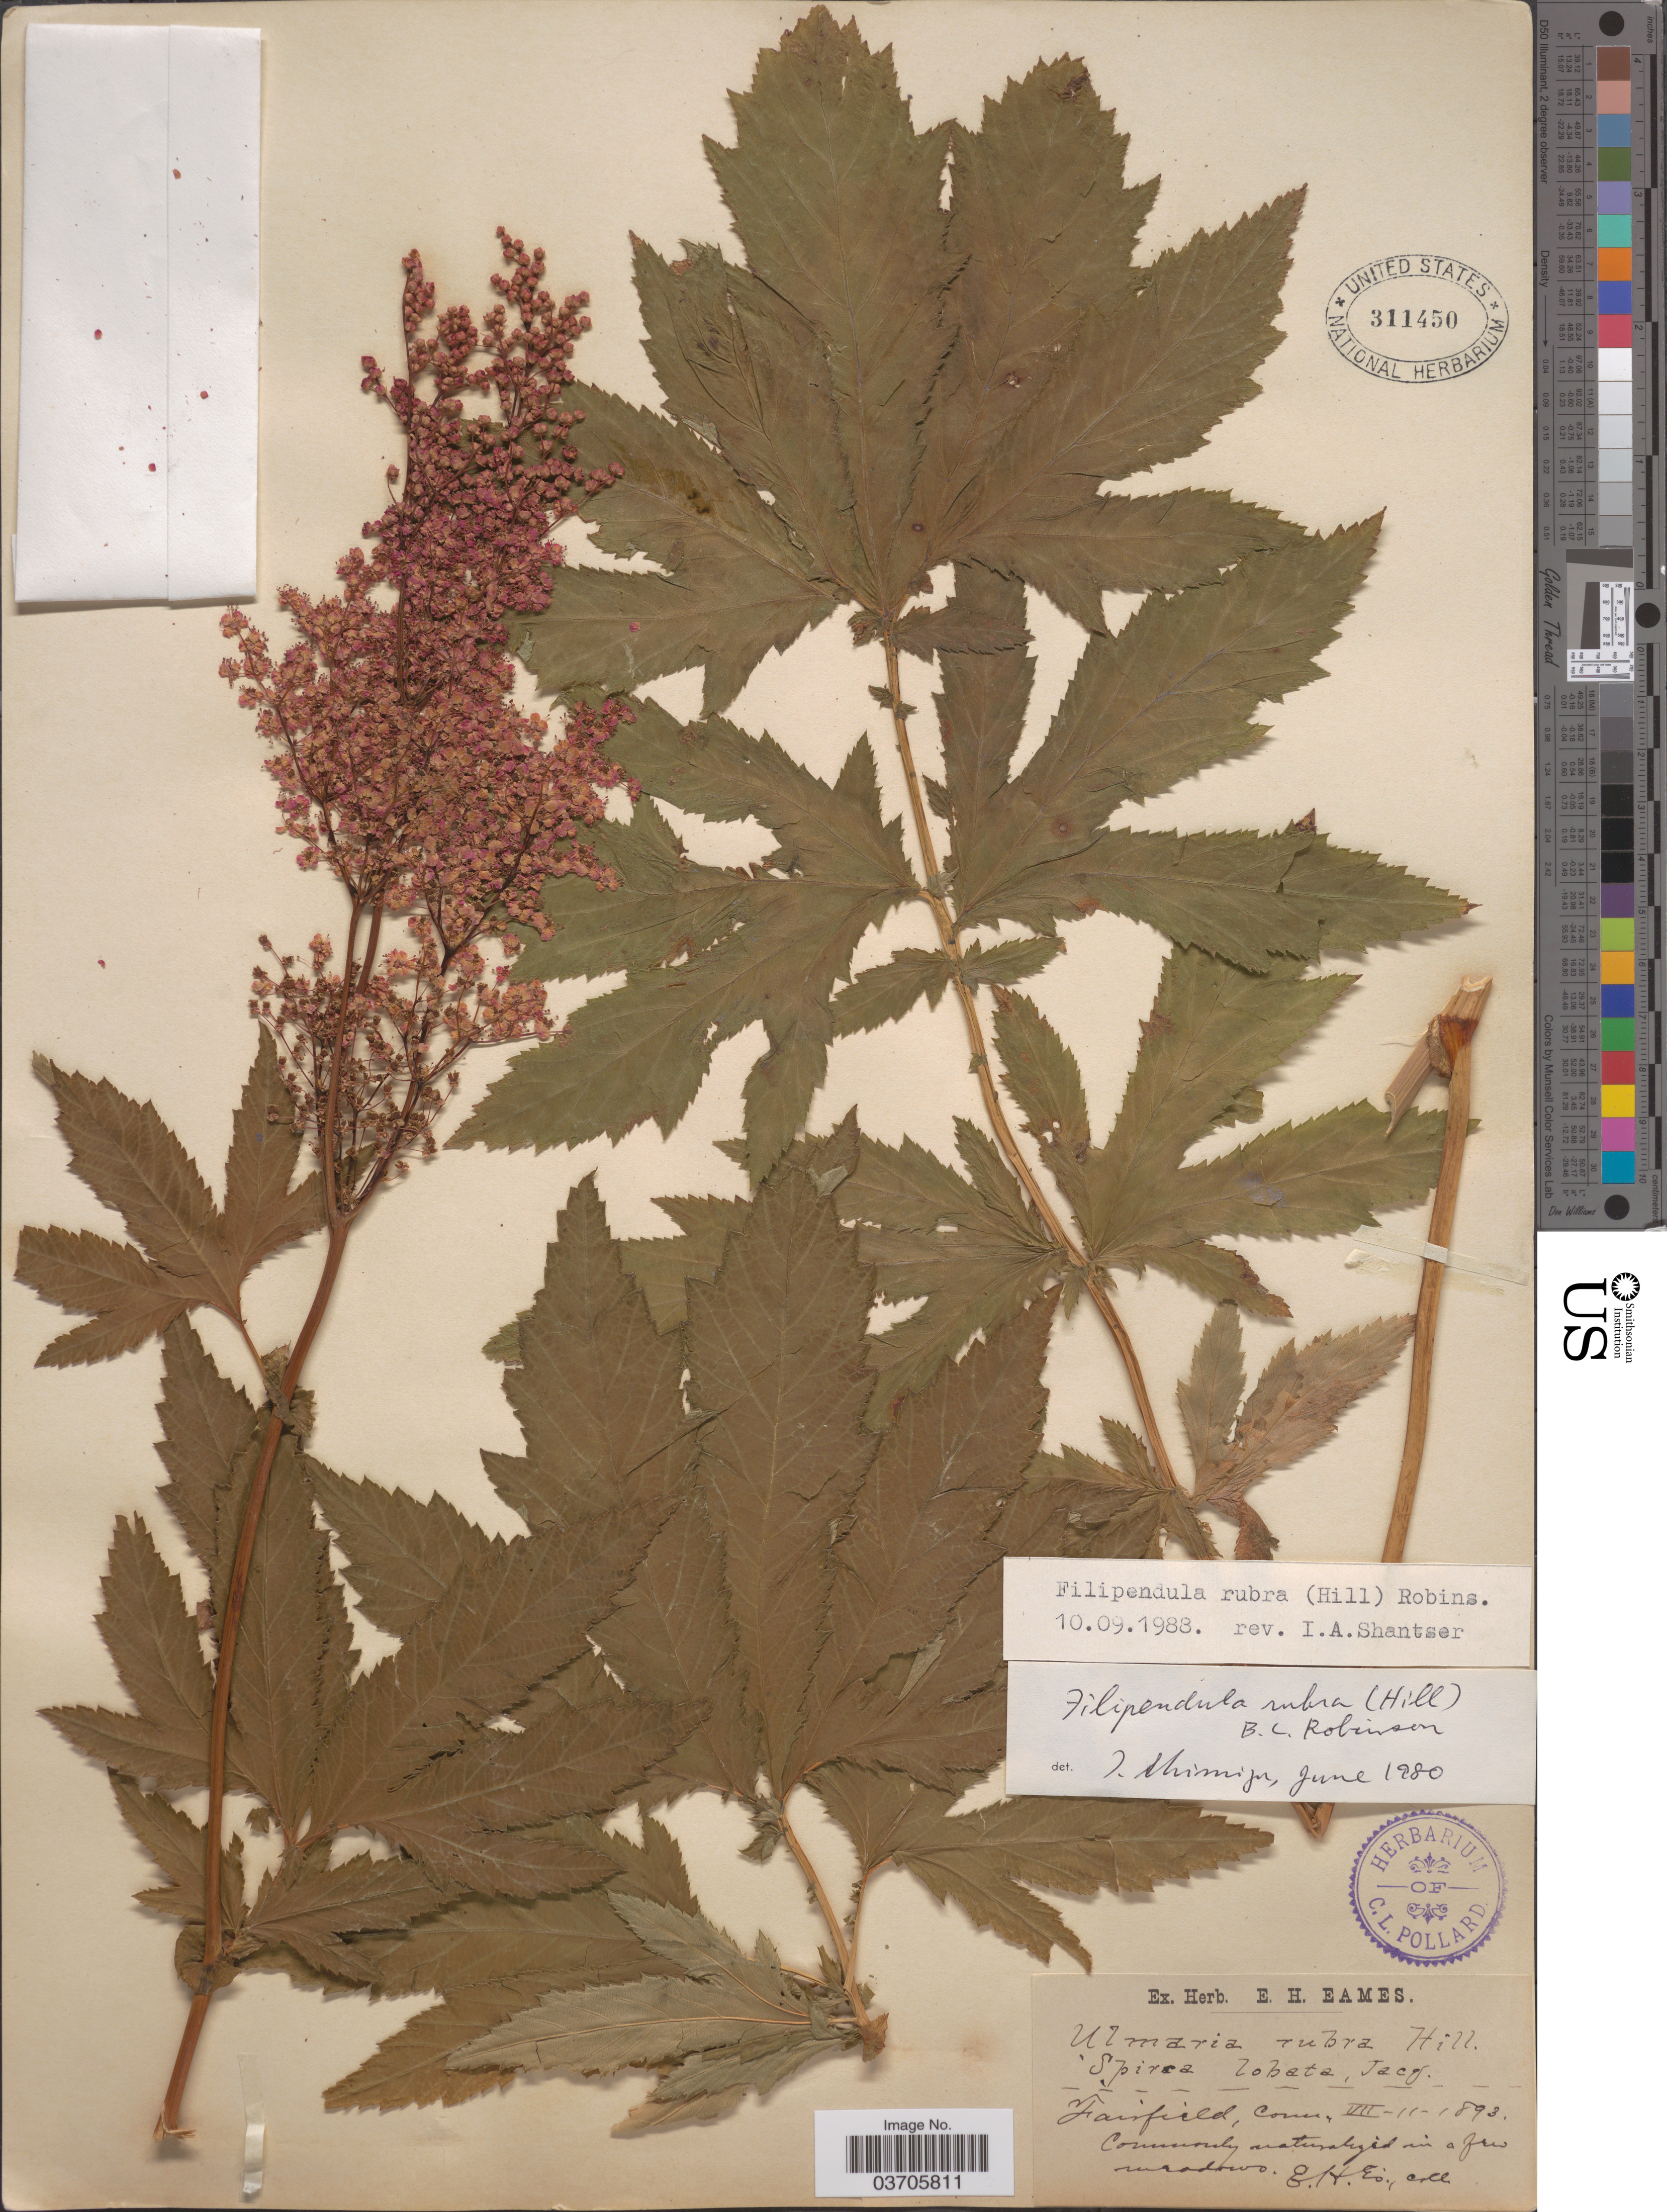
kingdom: Plantae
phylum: Tracheophyta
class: Magnoliopsida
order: Rosales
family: Rosaceae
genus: Filipendula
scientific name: Filipendula rubra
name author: (Hill) B.L. Rob.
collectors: E. H. Eames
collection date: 1893-07-11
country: United States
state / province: Connecticut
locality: Fairfield.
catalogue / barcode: US 311450